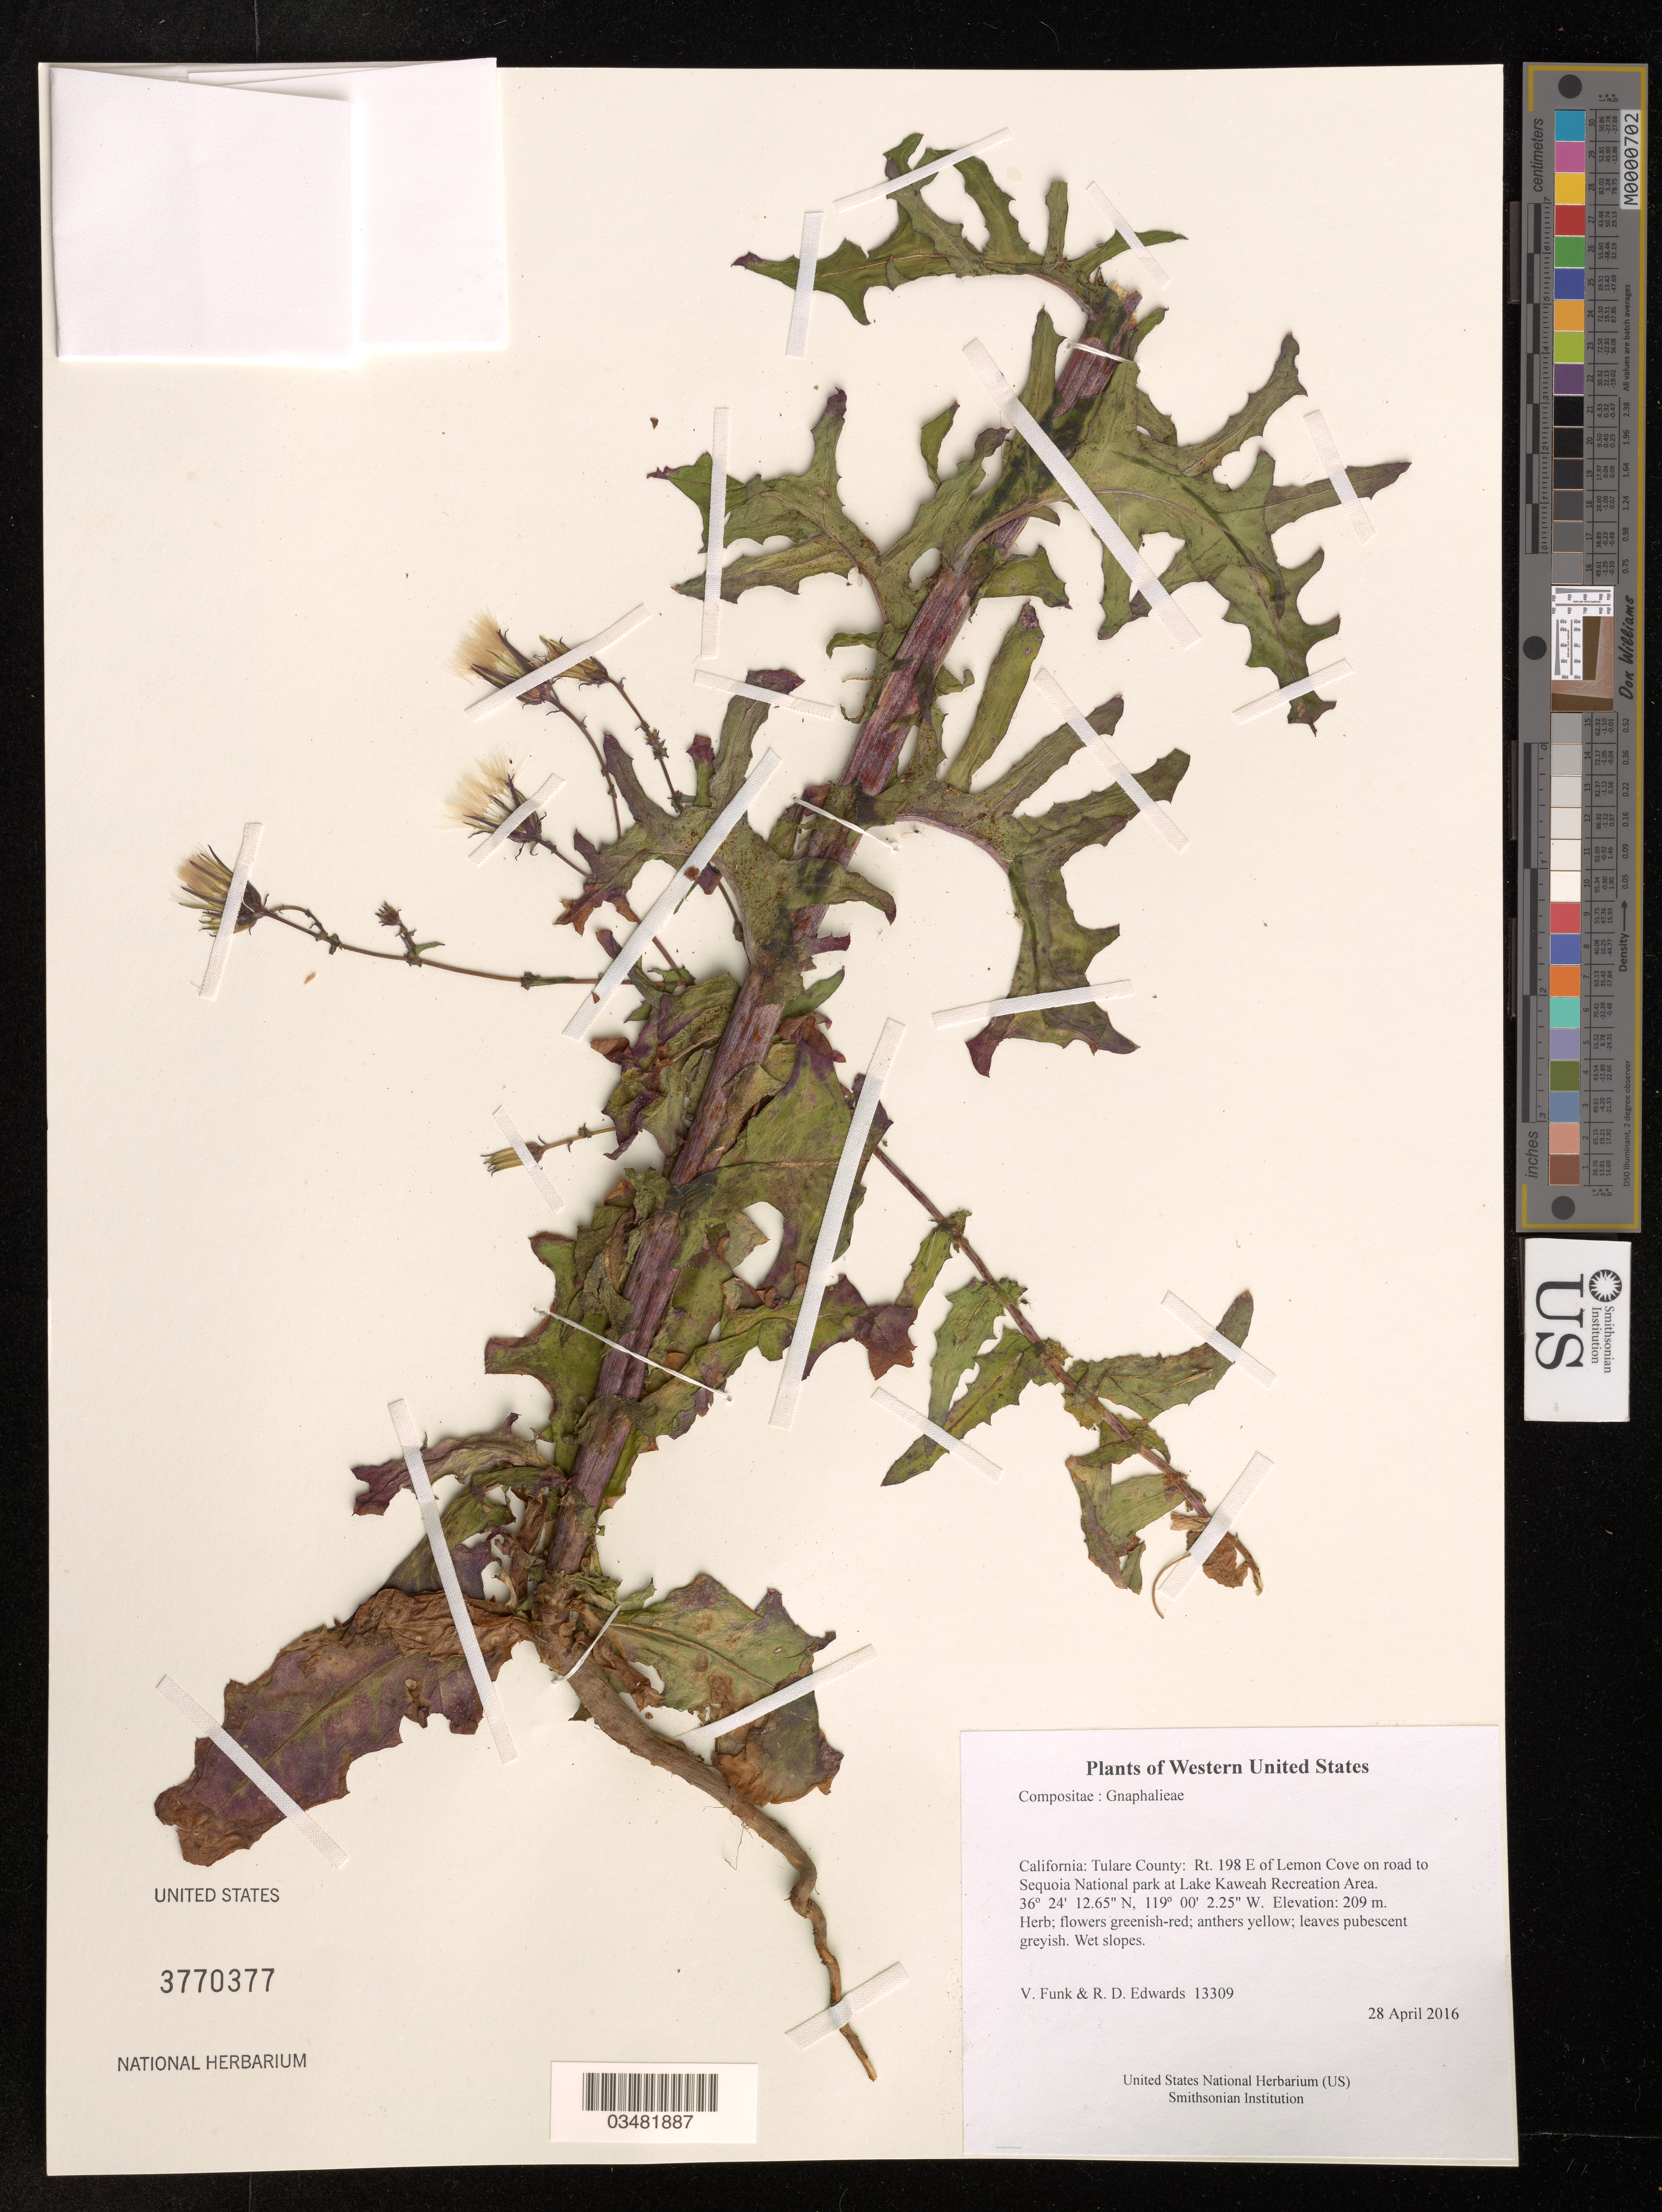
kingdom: Plantae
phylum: Tracheophyta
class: Magnoliopsida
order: Asterales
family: Asteraceae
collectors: R.D. Edwards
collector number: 13309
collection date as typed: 28 April 2016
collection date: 2016-04-28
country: United States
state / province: California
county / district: Tulare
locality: Rt. 198 E of Lemon Cove on road to Sequoia National park at Lake Kaweah Recreation Area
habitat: Wet slopes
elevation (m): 209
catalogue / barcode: US 3770377